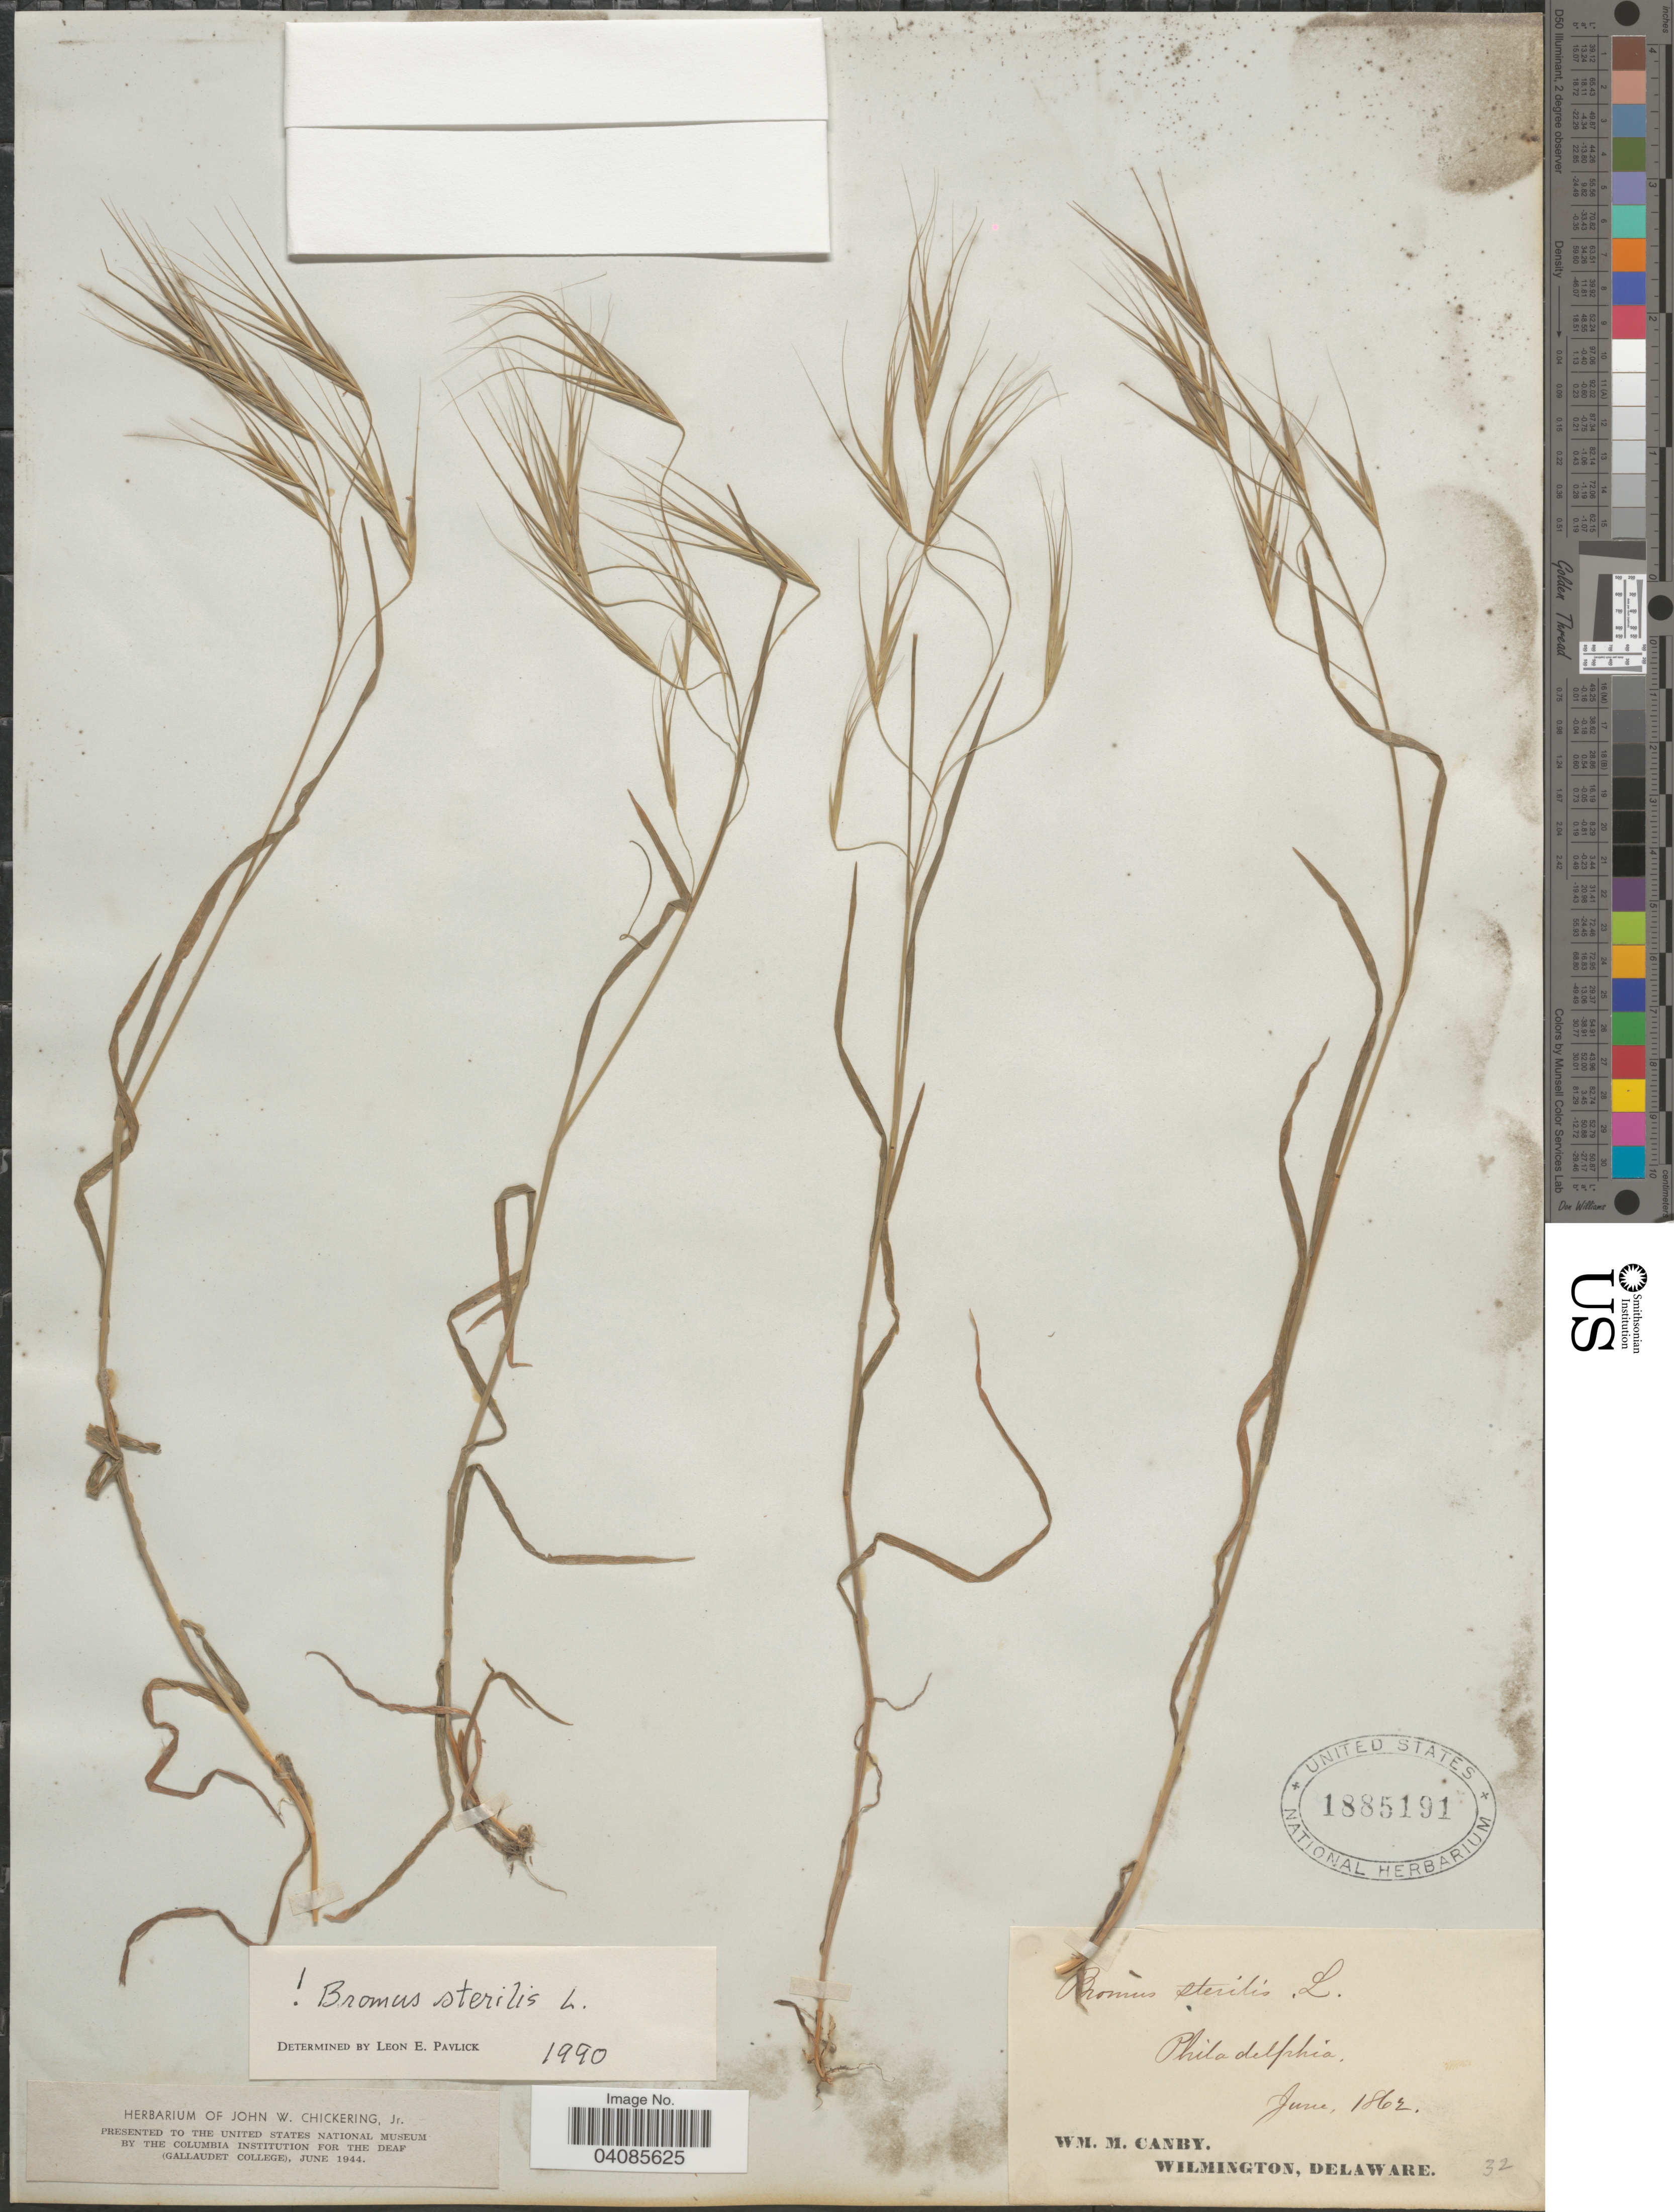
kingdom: Plantae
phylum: Tracheophyta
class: Liliopsida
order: Poales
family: Poaceae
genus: Bromus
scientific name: Bromus sterilis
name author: L.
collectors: W. M. Canby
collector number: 32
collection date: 1862-06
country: United States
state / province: Pennsylvania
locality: Philadelphia.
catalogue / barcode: US 1885191